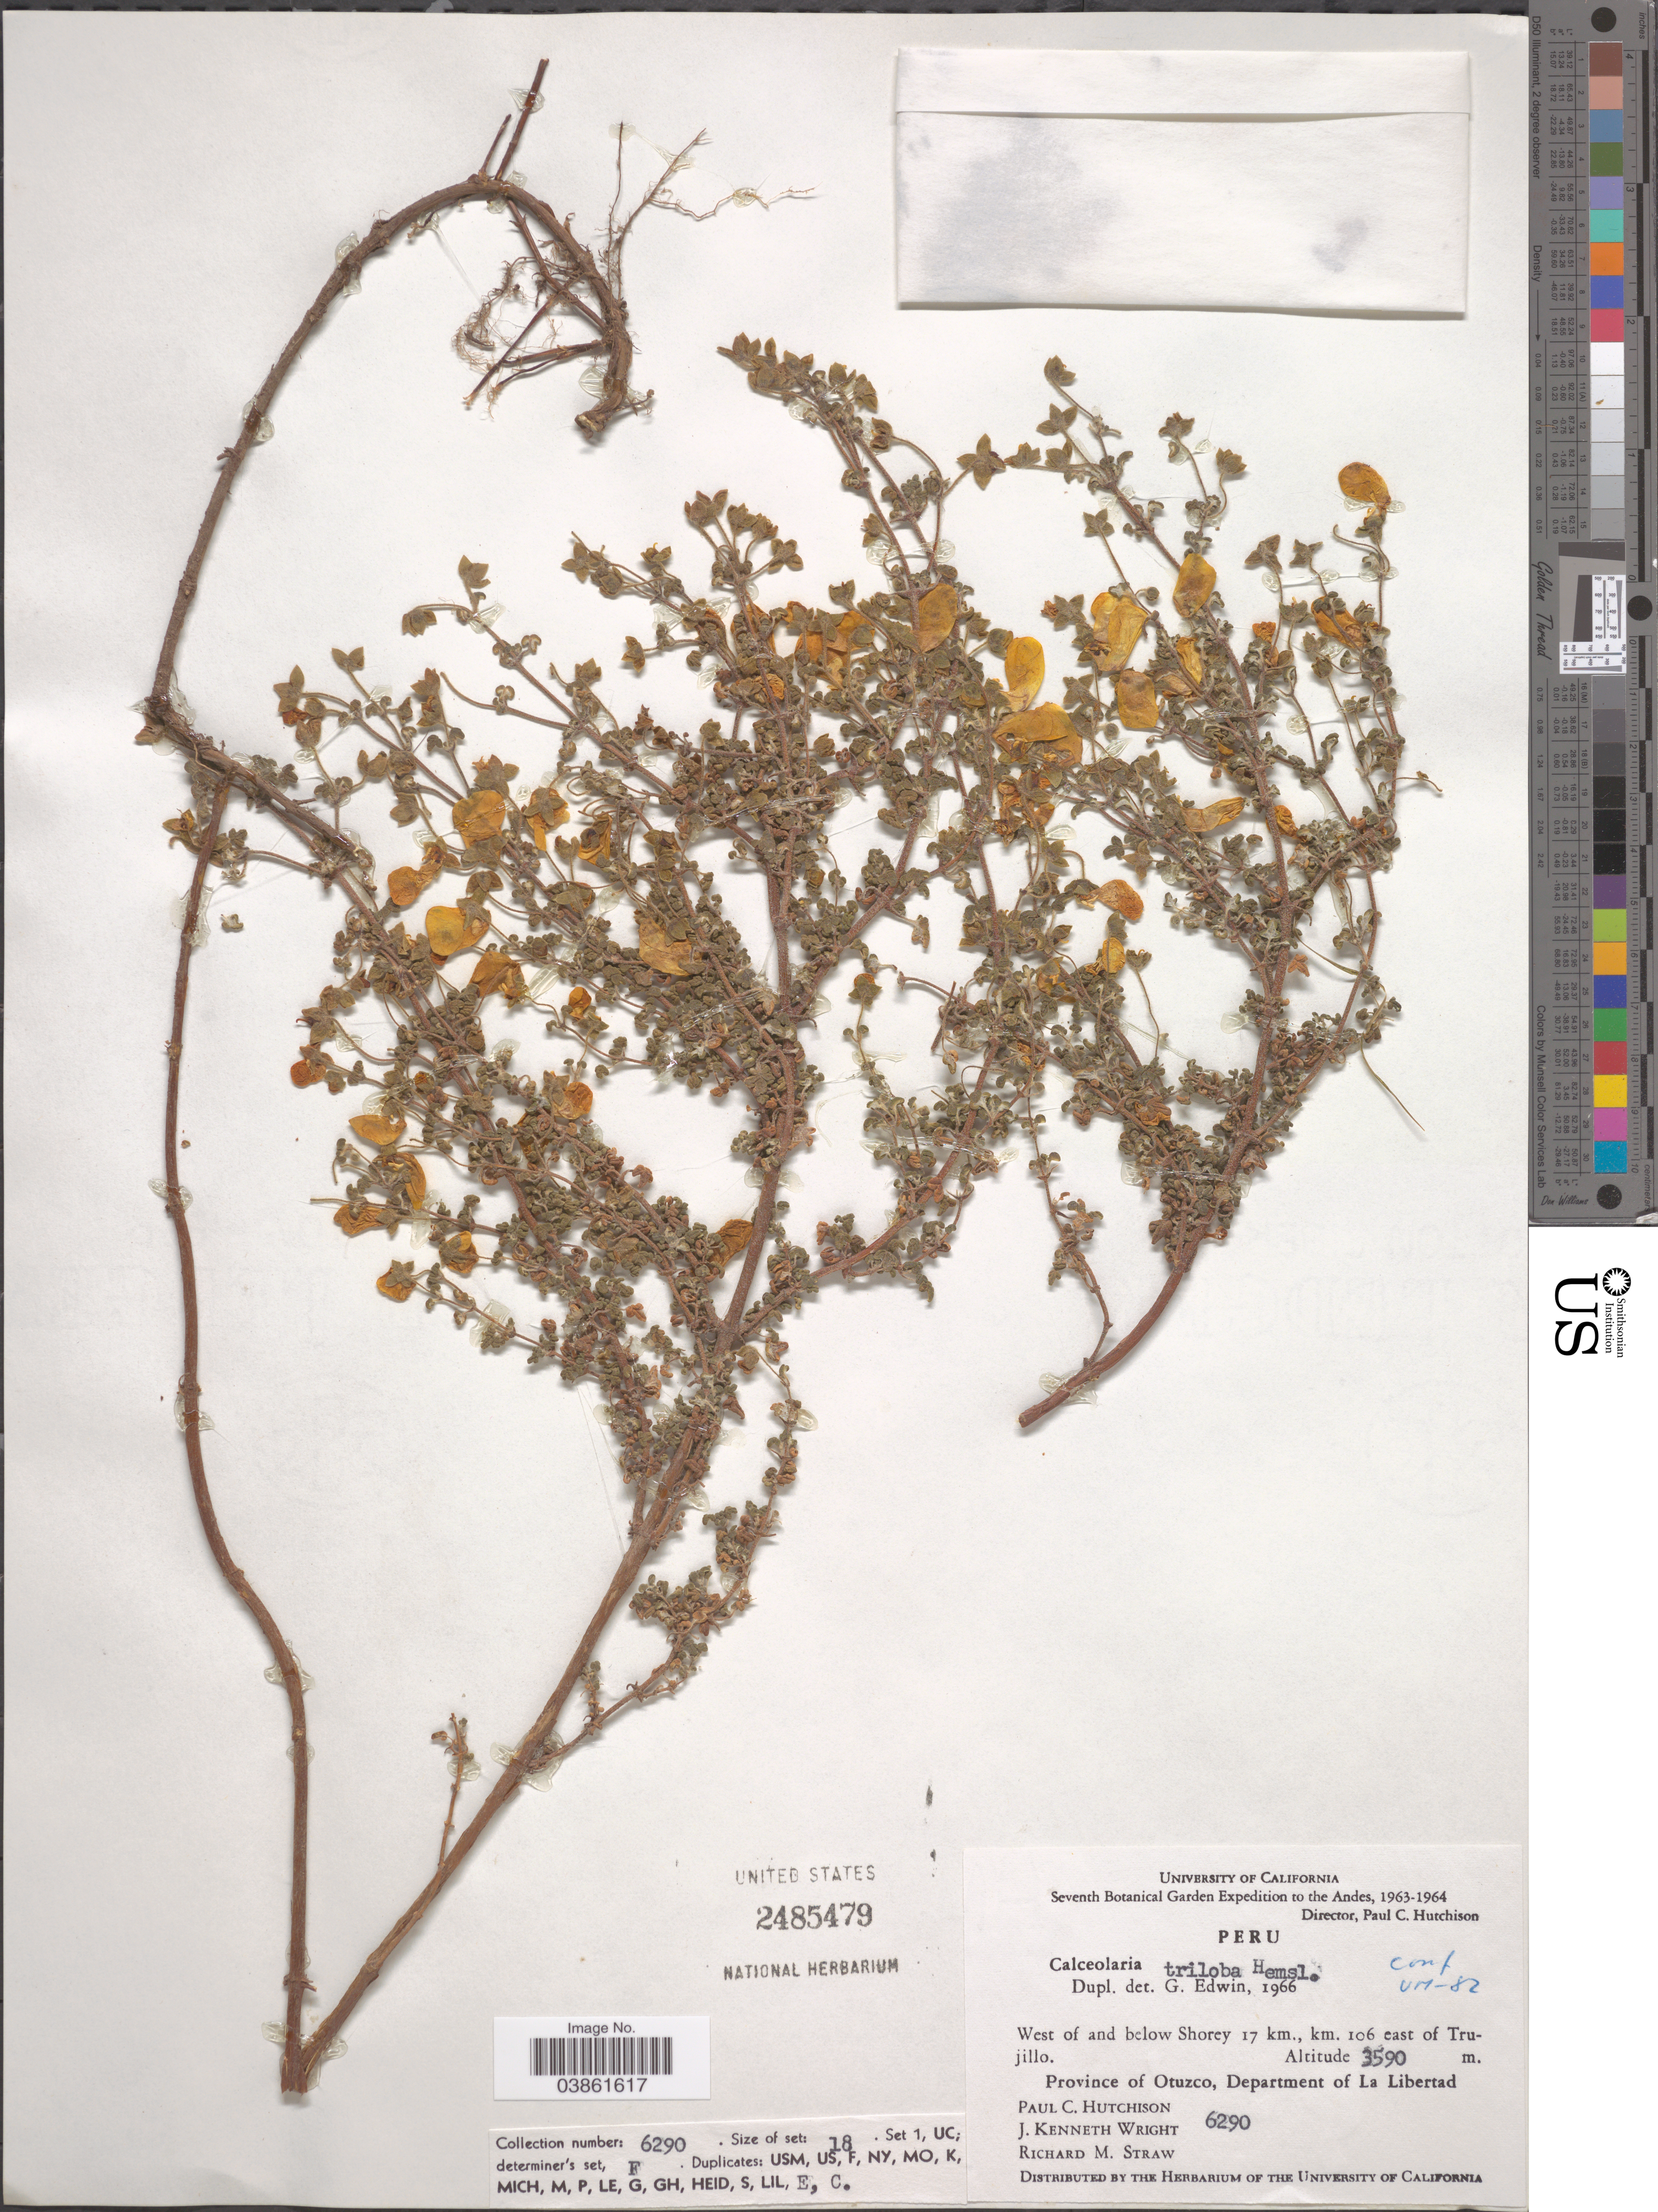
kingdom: Plantae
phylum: Tracheophyta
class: Magnoliopsida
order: Lamiales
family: Calceolariaceae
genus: Calceolaria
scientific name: Calceolaria triloba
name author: Edwin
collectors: P. C. Hutchison, J. K. Wright & R. M. Straw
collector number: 6290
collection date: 1963/1964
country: Peru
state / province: La Libertad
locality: The Andes. West of and below Shorey 17 km., km. 106 east of Trujillo. Province of Otuzco, Department of La Libertad.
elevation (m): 3590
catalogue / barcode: US 2485479